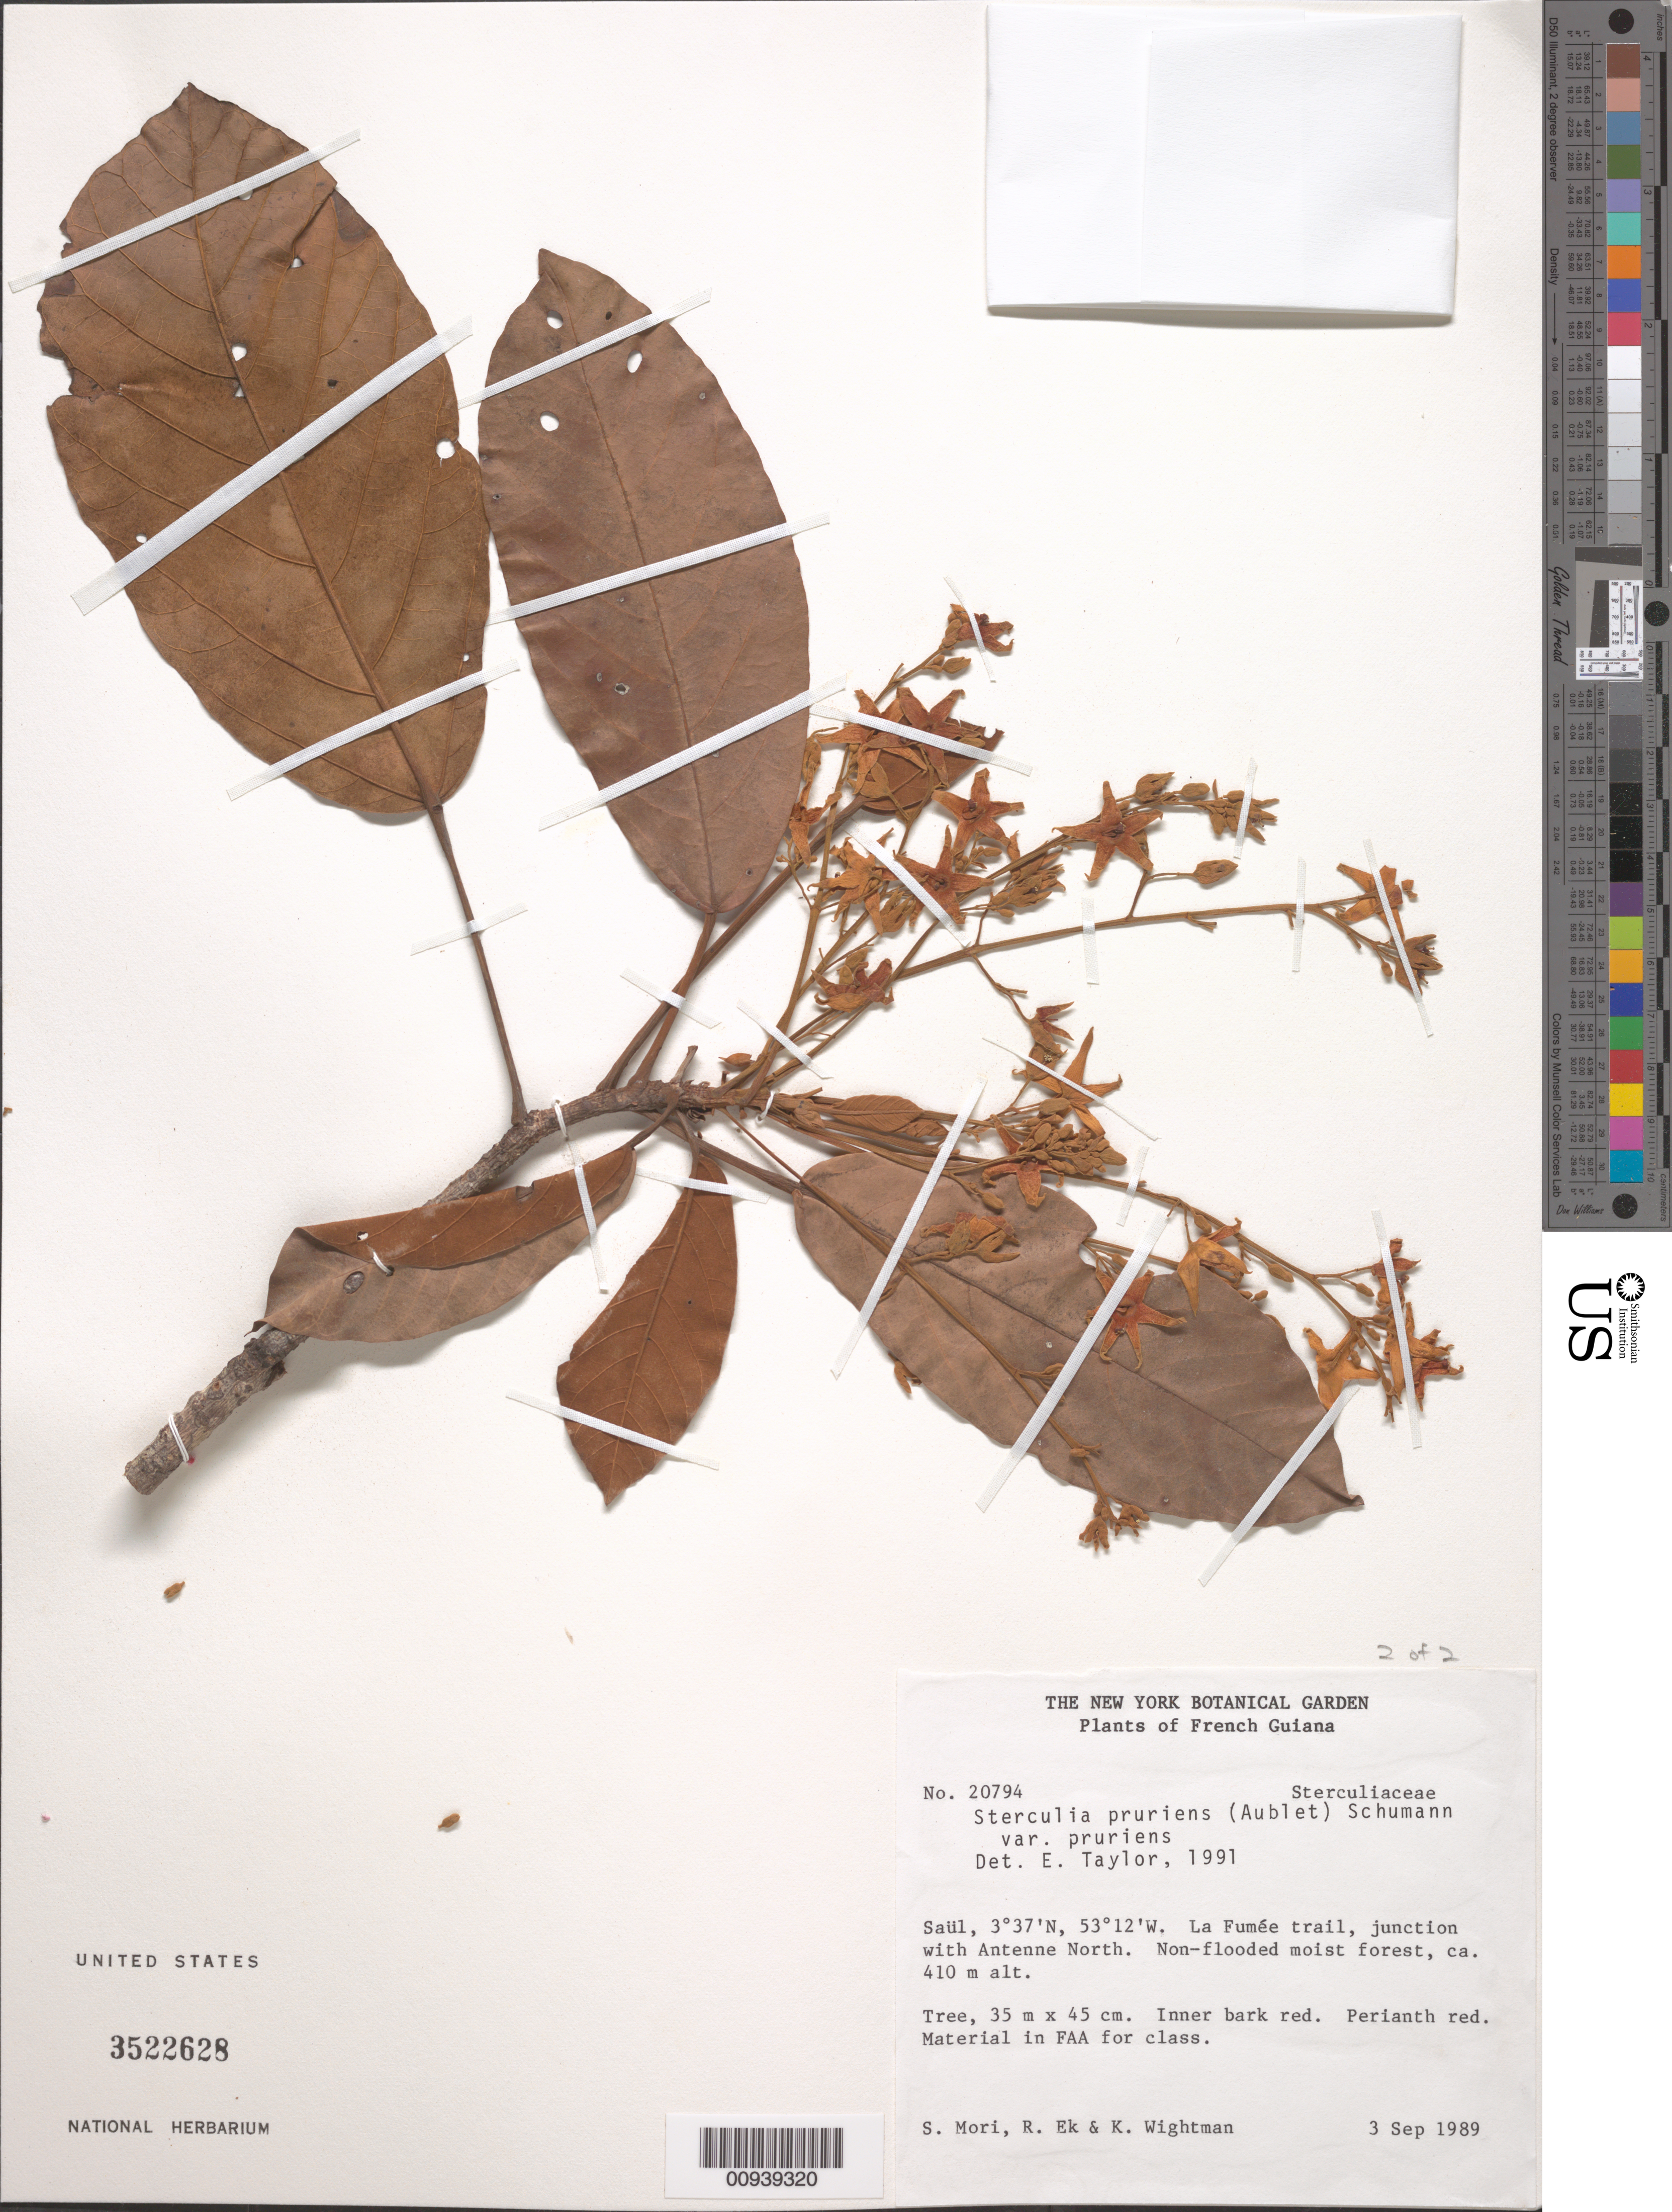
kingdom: Plantae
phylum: Tracheophyta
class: Magnoliopsida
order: Malvales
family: Malvaceae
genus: Sterculia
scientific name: Sterculia pruriens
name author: (Aubl.) K. Schum.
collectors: S. Mori, R. Ek & K. Wightman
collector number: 20794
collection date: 1989-09-03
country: French Guiana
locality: Saül. La Fumée trail, junction with Antenne North.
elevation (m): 410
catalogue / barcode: US 3522628